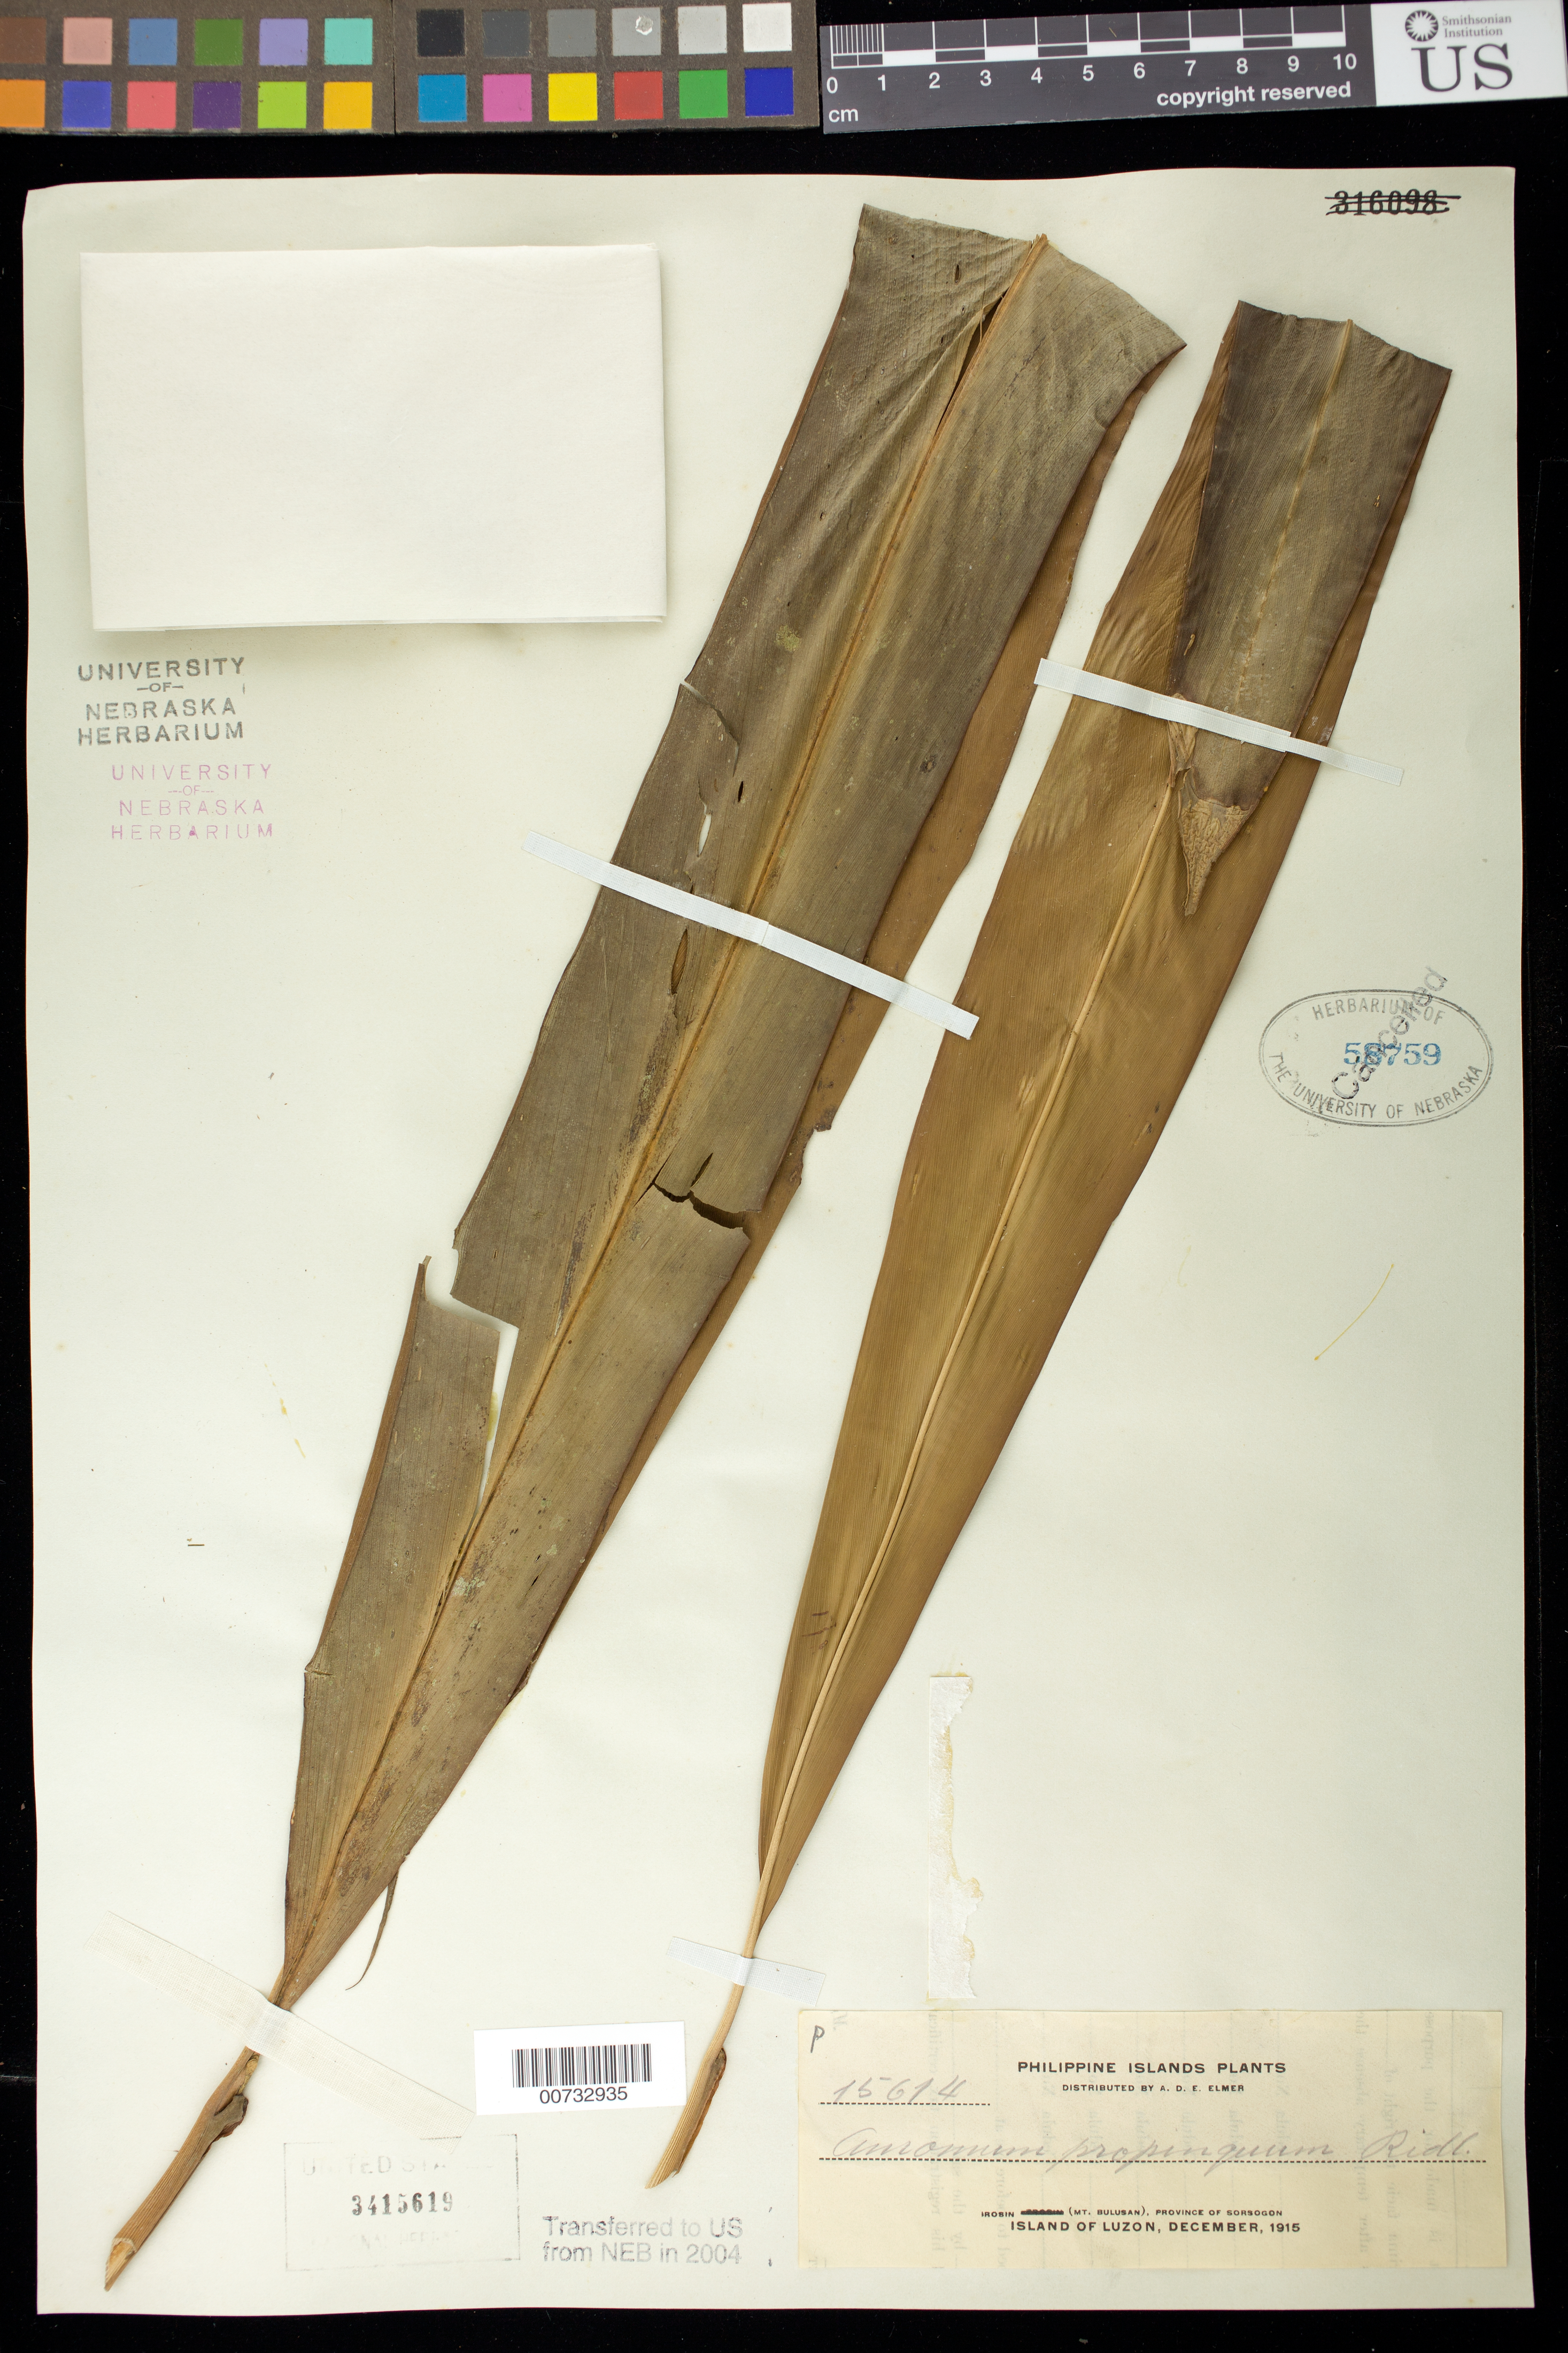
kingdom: Plantae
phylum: Tracheophyta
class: Liliopsida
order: Zingiberales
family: Zingiberaceae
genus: Meistera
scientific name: Meistera propinqua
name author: (Ridl.) Škornick. & M.F. Newman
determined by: Docot, Rudolph Valentino A.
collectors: A. D. E. Elmer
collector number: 15614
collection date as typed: Dec 1915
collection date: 1915-12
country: Philippines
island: Luzon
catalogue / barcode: US 3415619